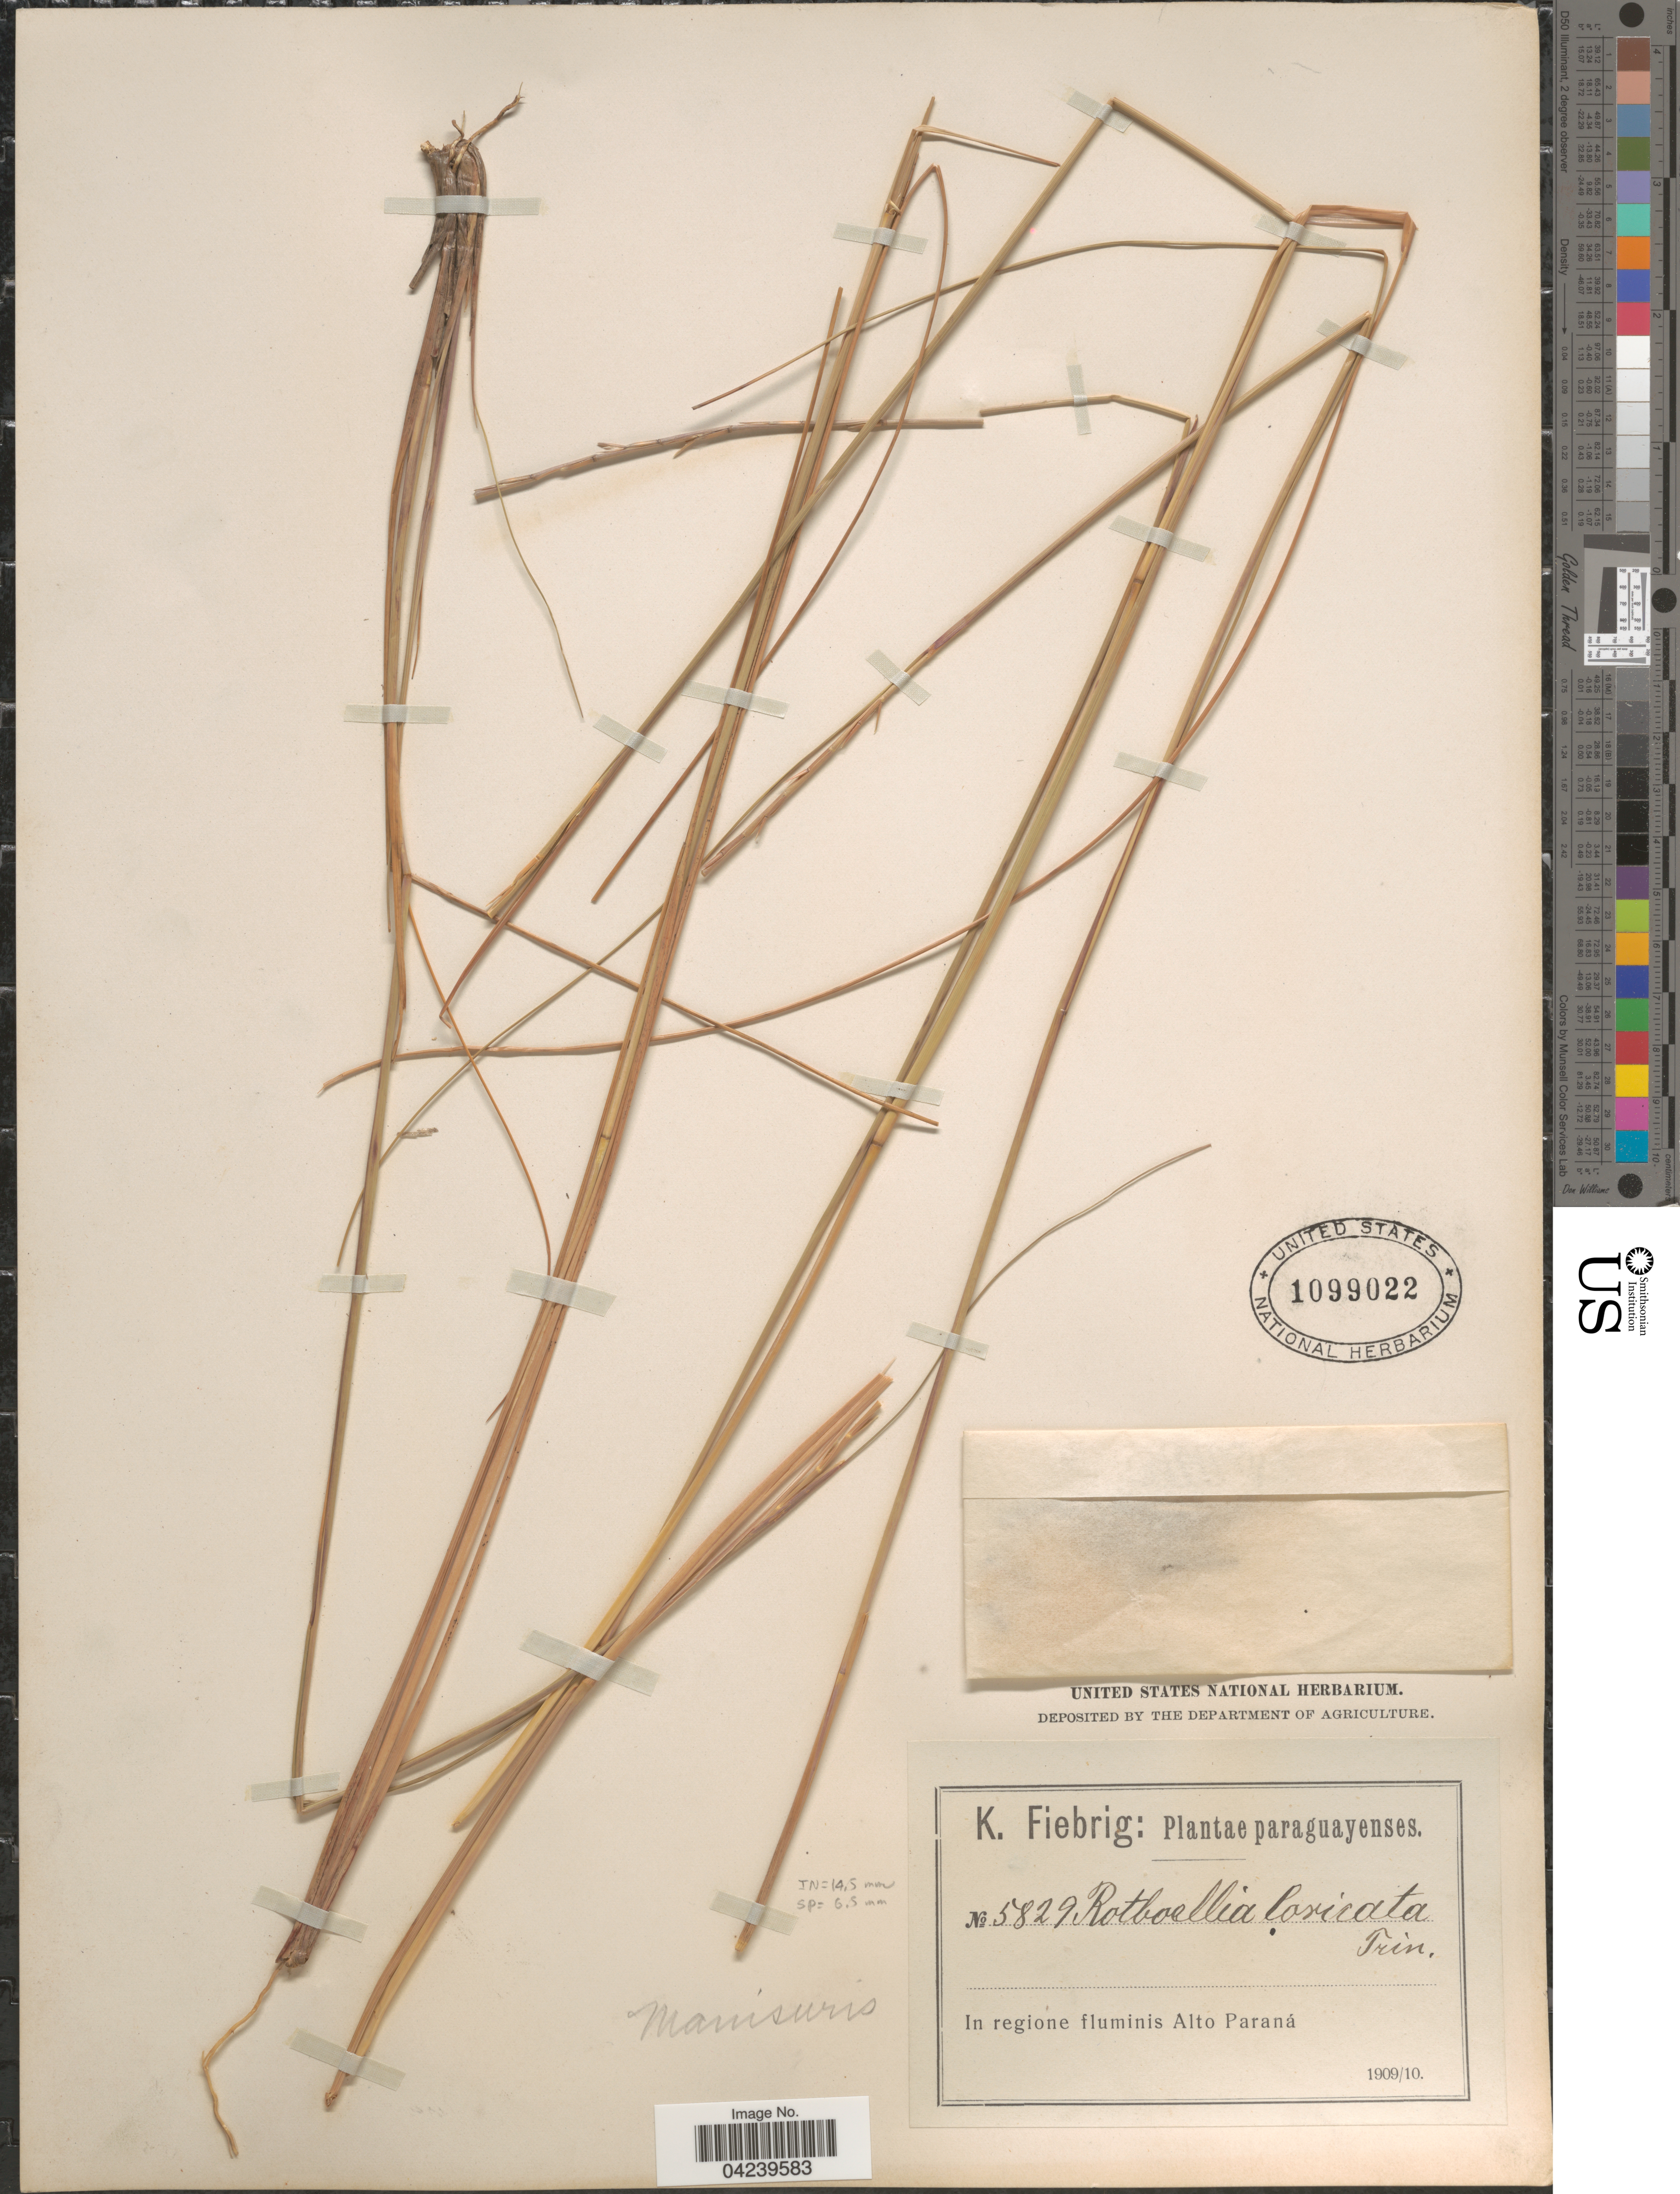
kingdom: Plantae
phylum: Tracheophyta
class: Liliopsida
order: Poales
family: Poaceae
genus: Rhytachne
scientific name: Rhytachne subgibbosa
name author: (Winkl. ex Hack.) Clayton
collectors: K. Fiebrig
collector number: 5829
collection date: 1909/1910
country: Paraguay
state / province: Alto Parana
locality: In regione fluminis Alto Paraná.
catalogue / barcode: US 1099022